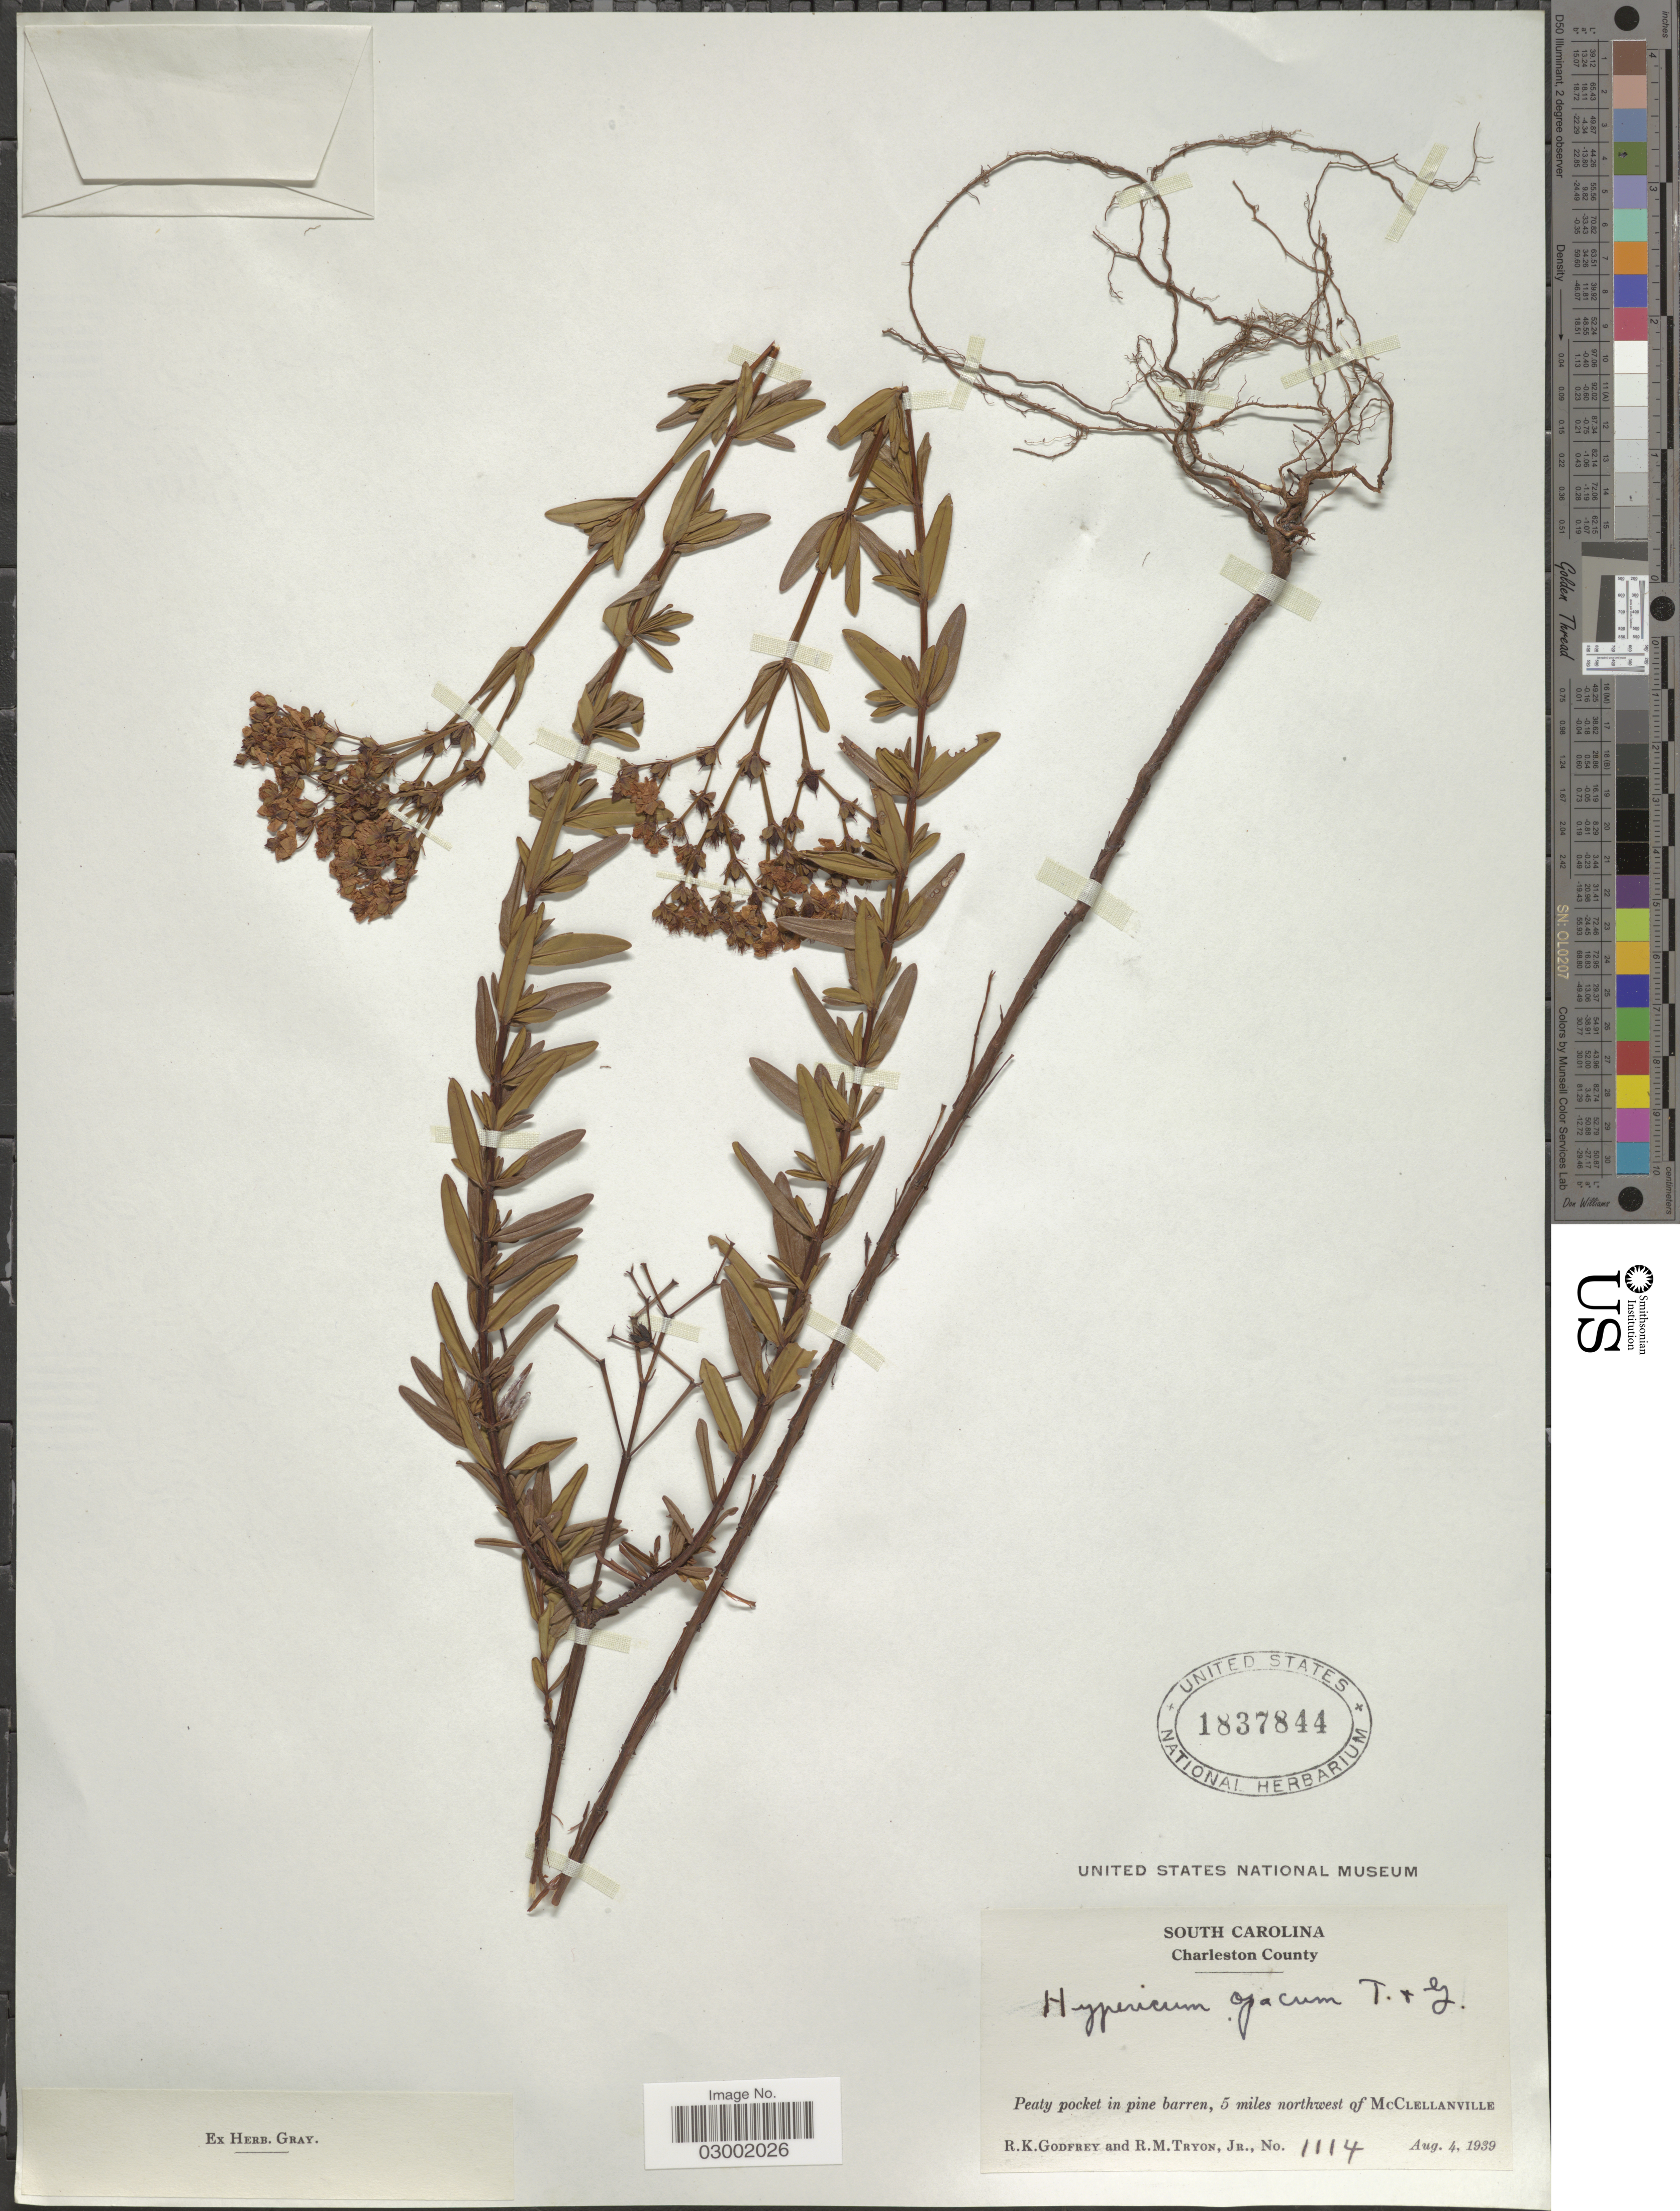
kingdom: Plantae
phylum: Tracheophyta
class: Magnoliopsida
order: Malpighiales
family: Hypericaceae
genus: Hypericum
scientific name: Hypericum opacum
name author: Torr. & A. Gray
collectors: R. K. Godfrey & R. Tryon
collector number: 1114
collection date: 1939-08-04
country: United States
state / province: South Carolina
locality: Charleston County. Peaty pocket in pine barren, 5 miles northwest of McClellanville.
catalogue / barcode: US 1837844